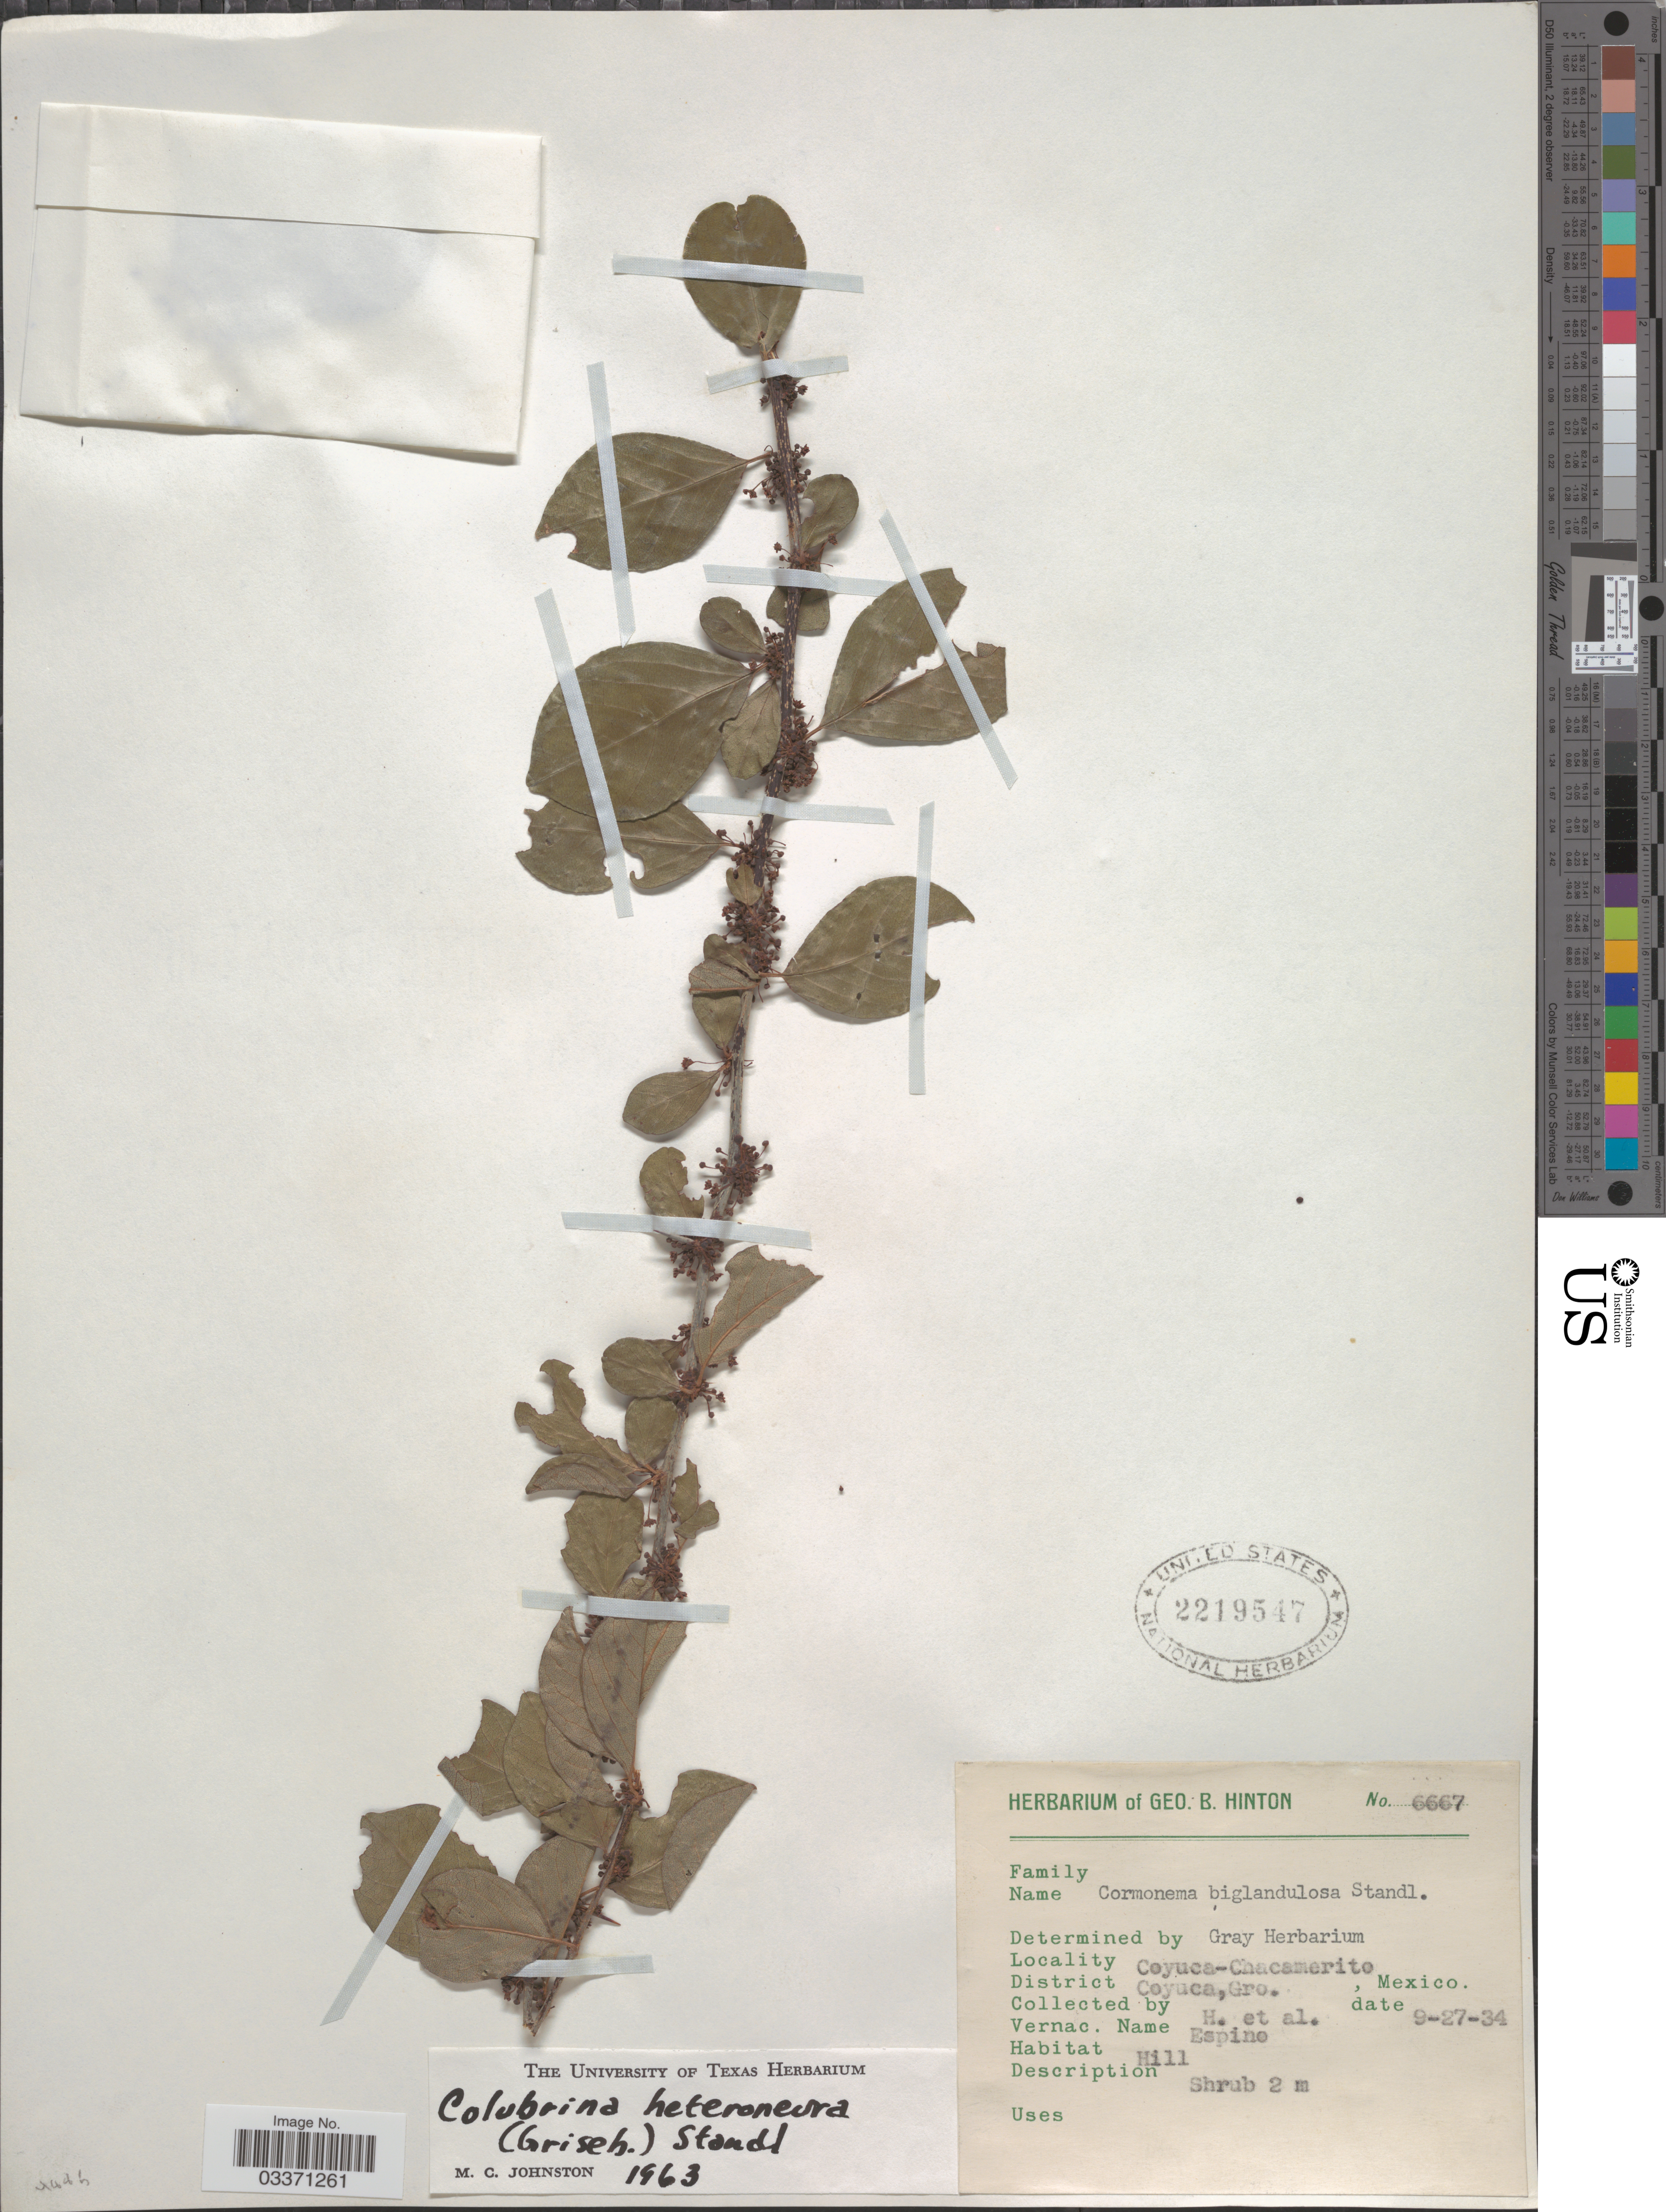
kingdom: Plantae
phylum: Tracheophyta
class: Magnoliopsida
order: Rosales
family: Rhamnaceae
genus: Colubrina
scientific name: Colubrina heteroneura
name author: (Griseb.) Standl.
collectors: G. B. Hinton & et al.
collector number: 6667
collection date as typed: Transcribed d/m/y: 27/9/34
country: Mexico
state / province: Guerrero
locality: Coyuca-Chacamerito, District Coyuca.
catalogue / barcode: US 2219547